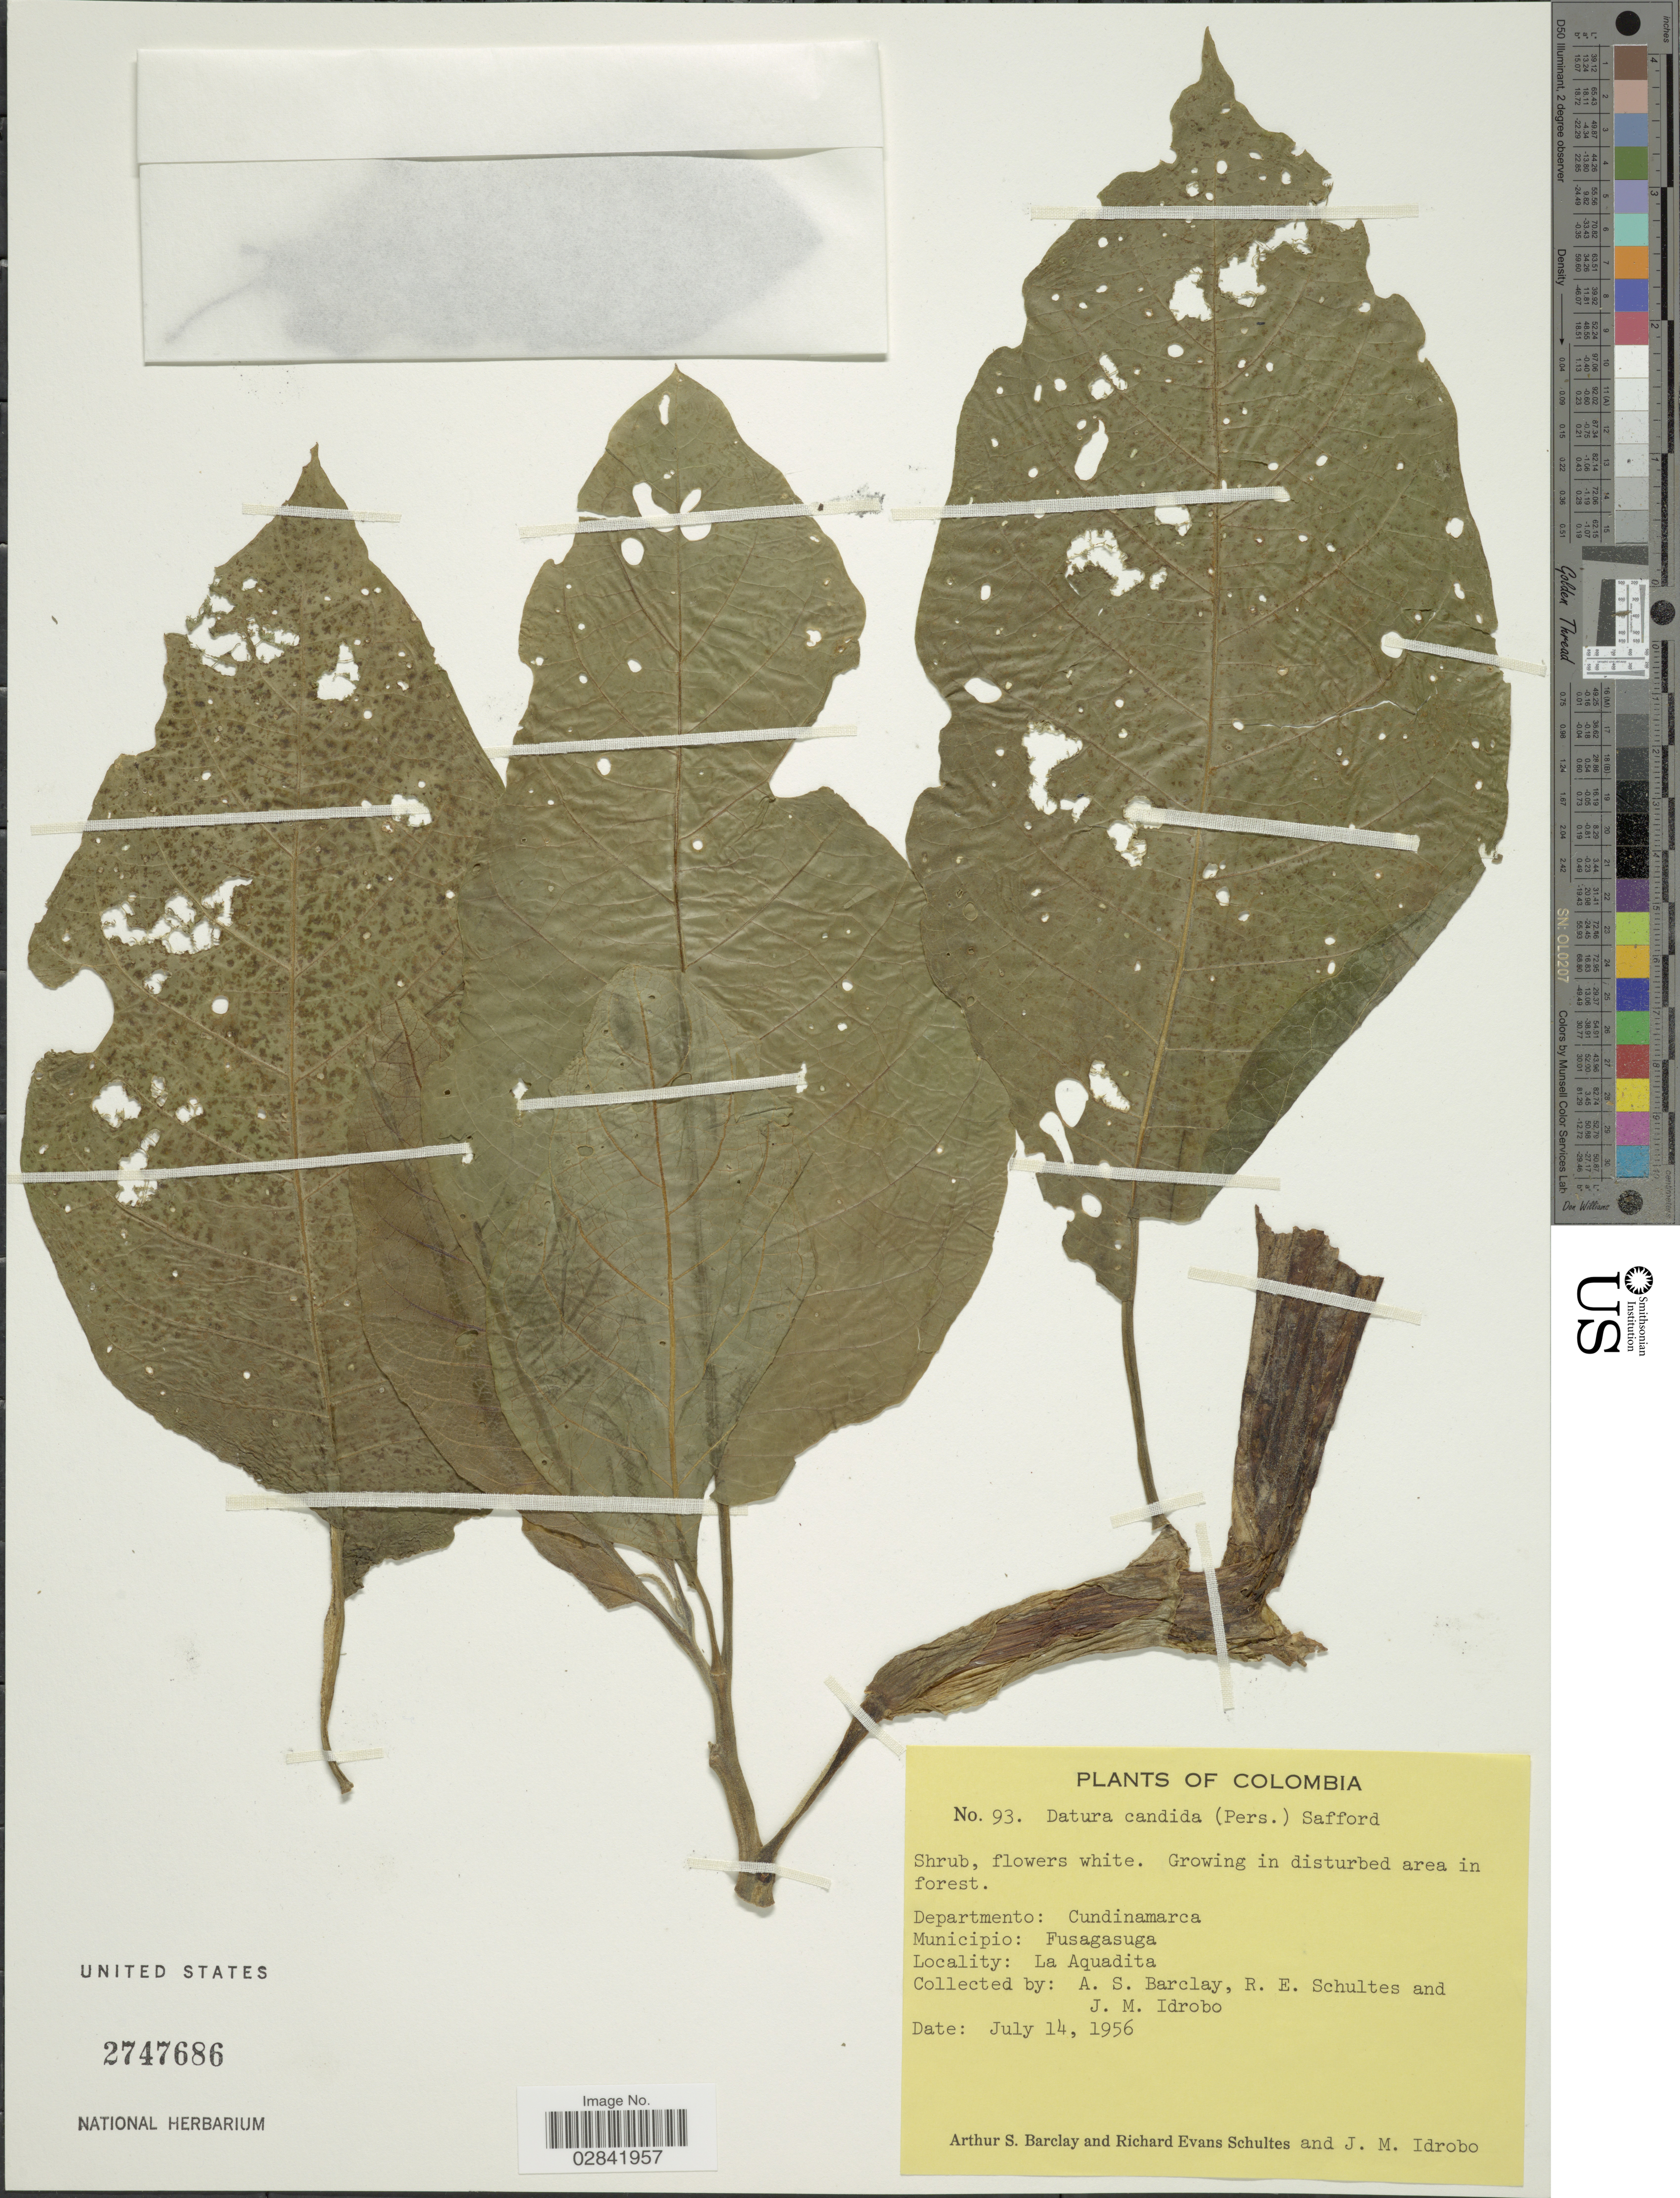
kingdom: Plantae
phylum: Tracheophyta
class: Magnoliopsida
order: Solanales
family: Solanaceae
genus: Brugmansia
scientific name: Brugmansia x candida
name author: Pers.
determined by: (US) Smithsonian Institution - National Museum of Natural History - Department of Botany (UNITED STATES)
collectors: A. S. Barclay, R. E. Schultes & J. M. Idrobo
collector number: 93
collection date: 1956-07-14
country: Colombia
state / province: Cundinamarca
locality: Departmento: Cundinamarca, Municipio: Fusagasuga. La Aquadita.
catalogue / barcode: US 2747686